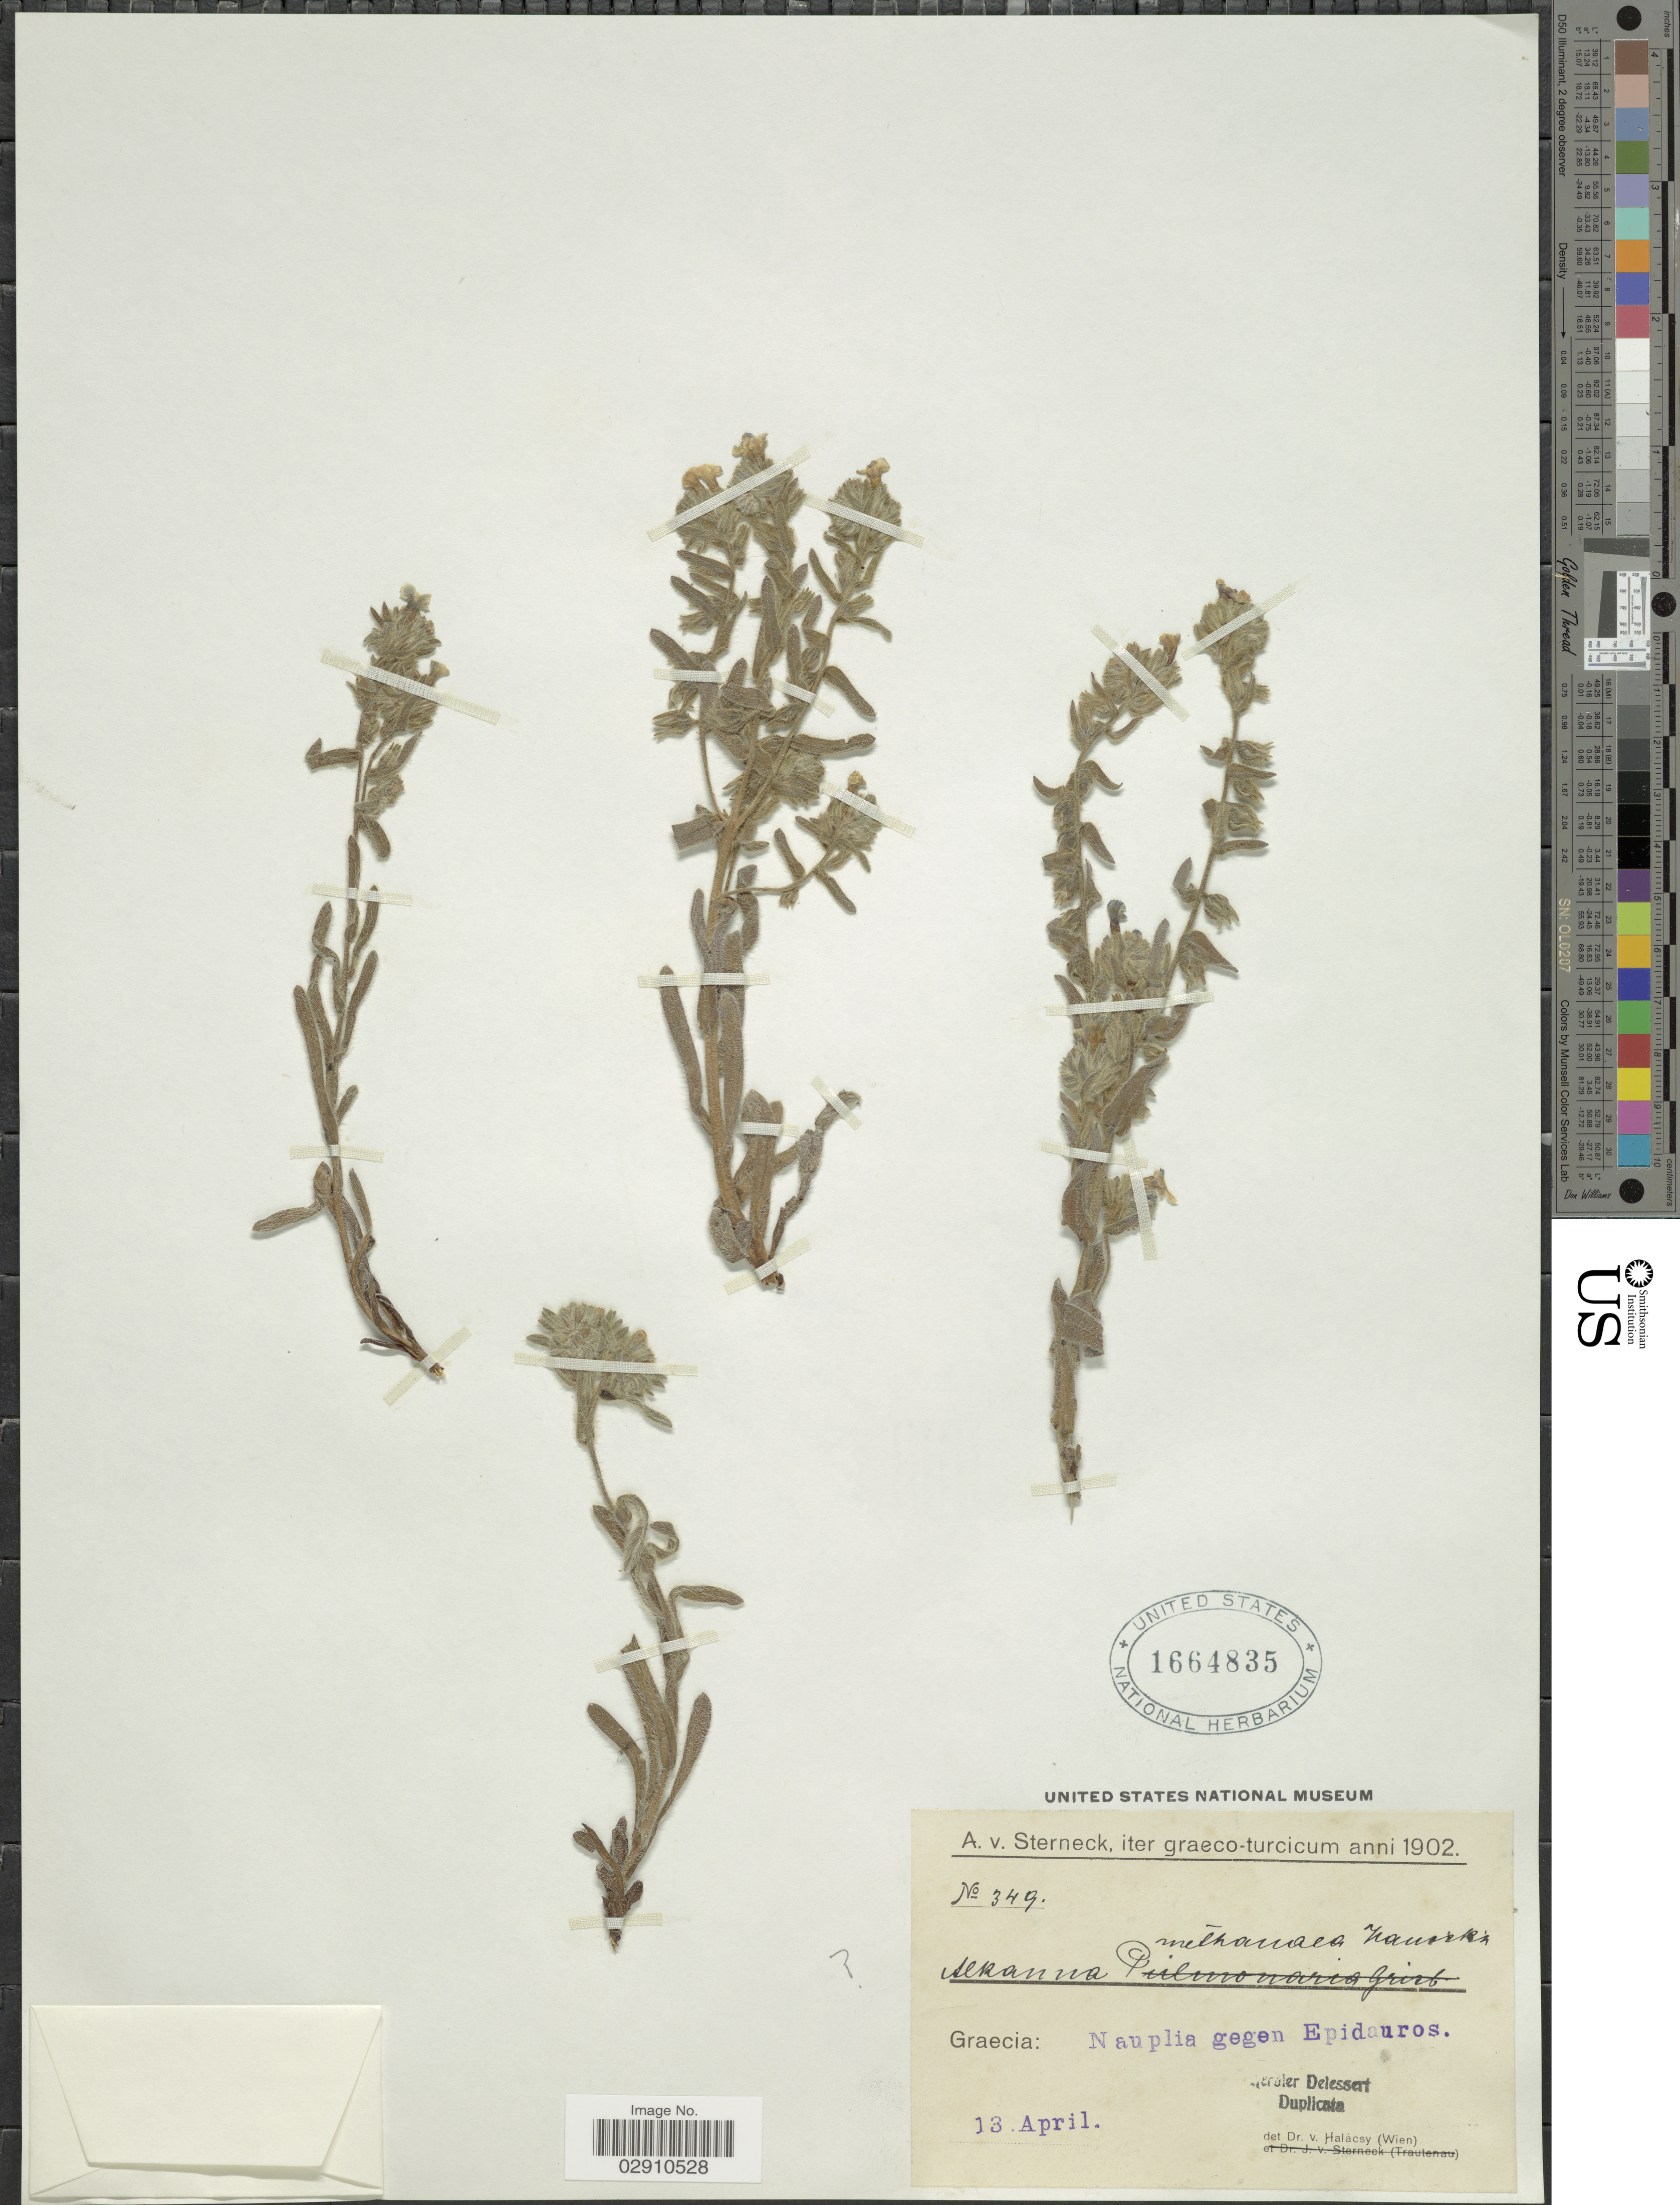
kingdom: Plantae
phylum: Tracheophyta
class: Magnoliopsida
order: Boraginales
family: Boraginaceae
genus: Alkanna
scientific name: Alkanna methanaea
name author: Hausskn.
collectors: A. Sterneck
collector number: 349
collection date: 1902-04-13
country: Greece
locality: Nauplia gegen Epidauros.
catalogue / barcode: US 1664835